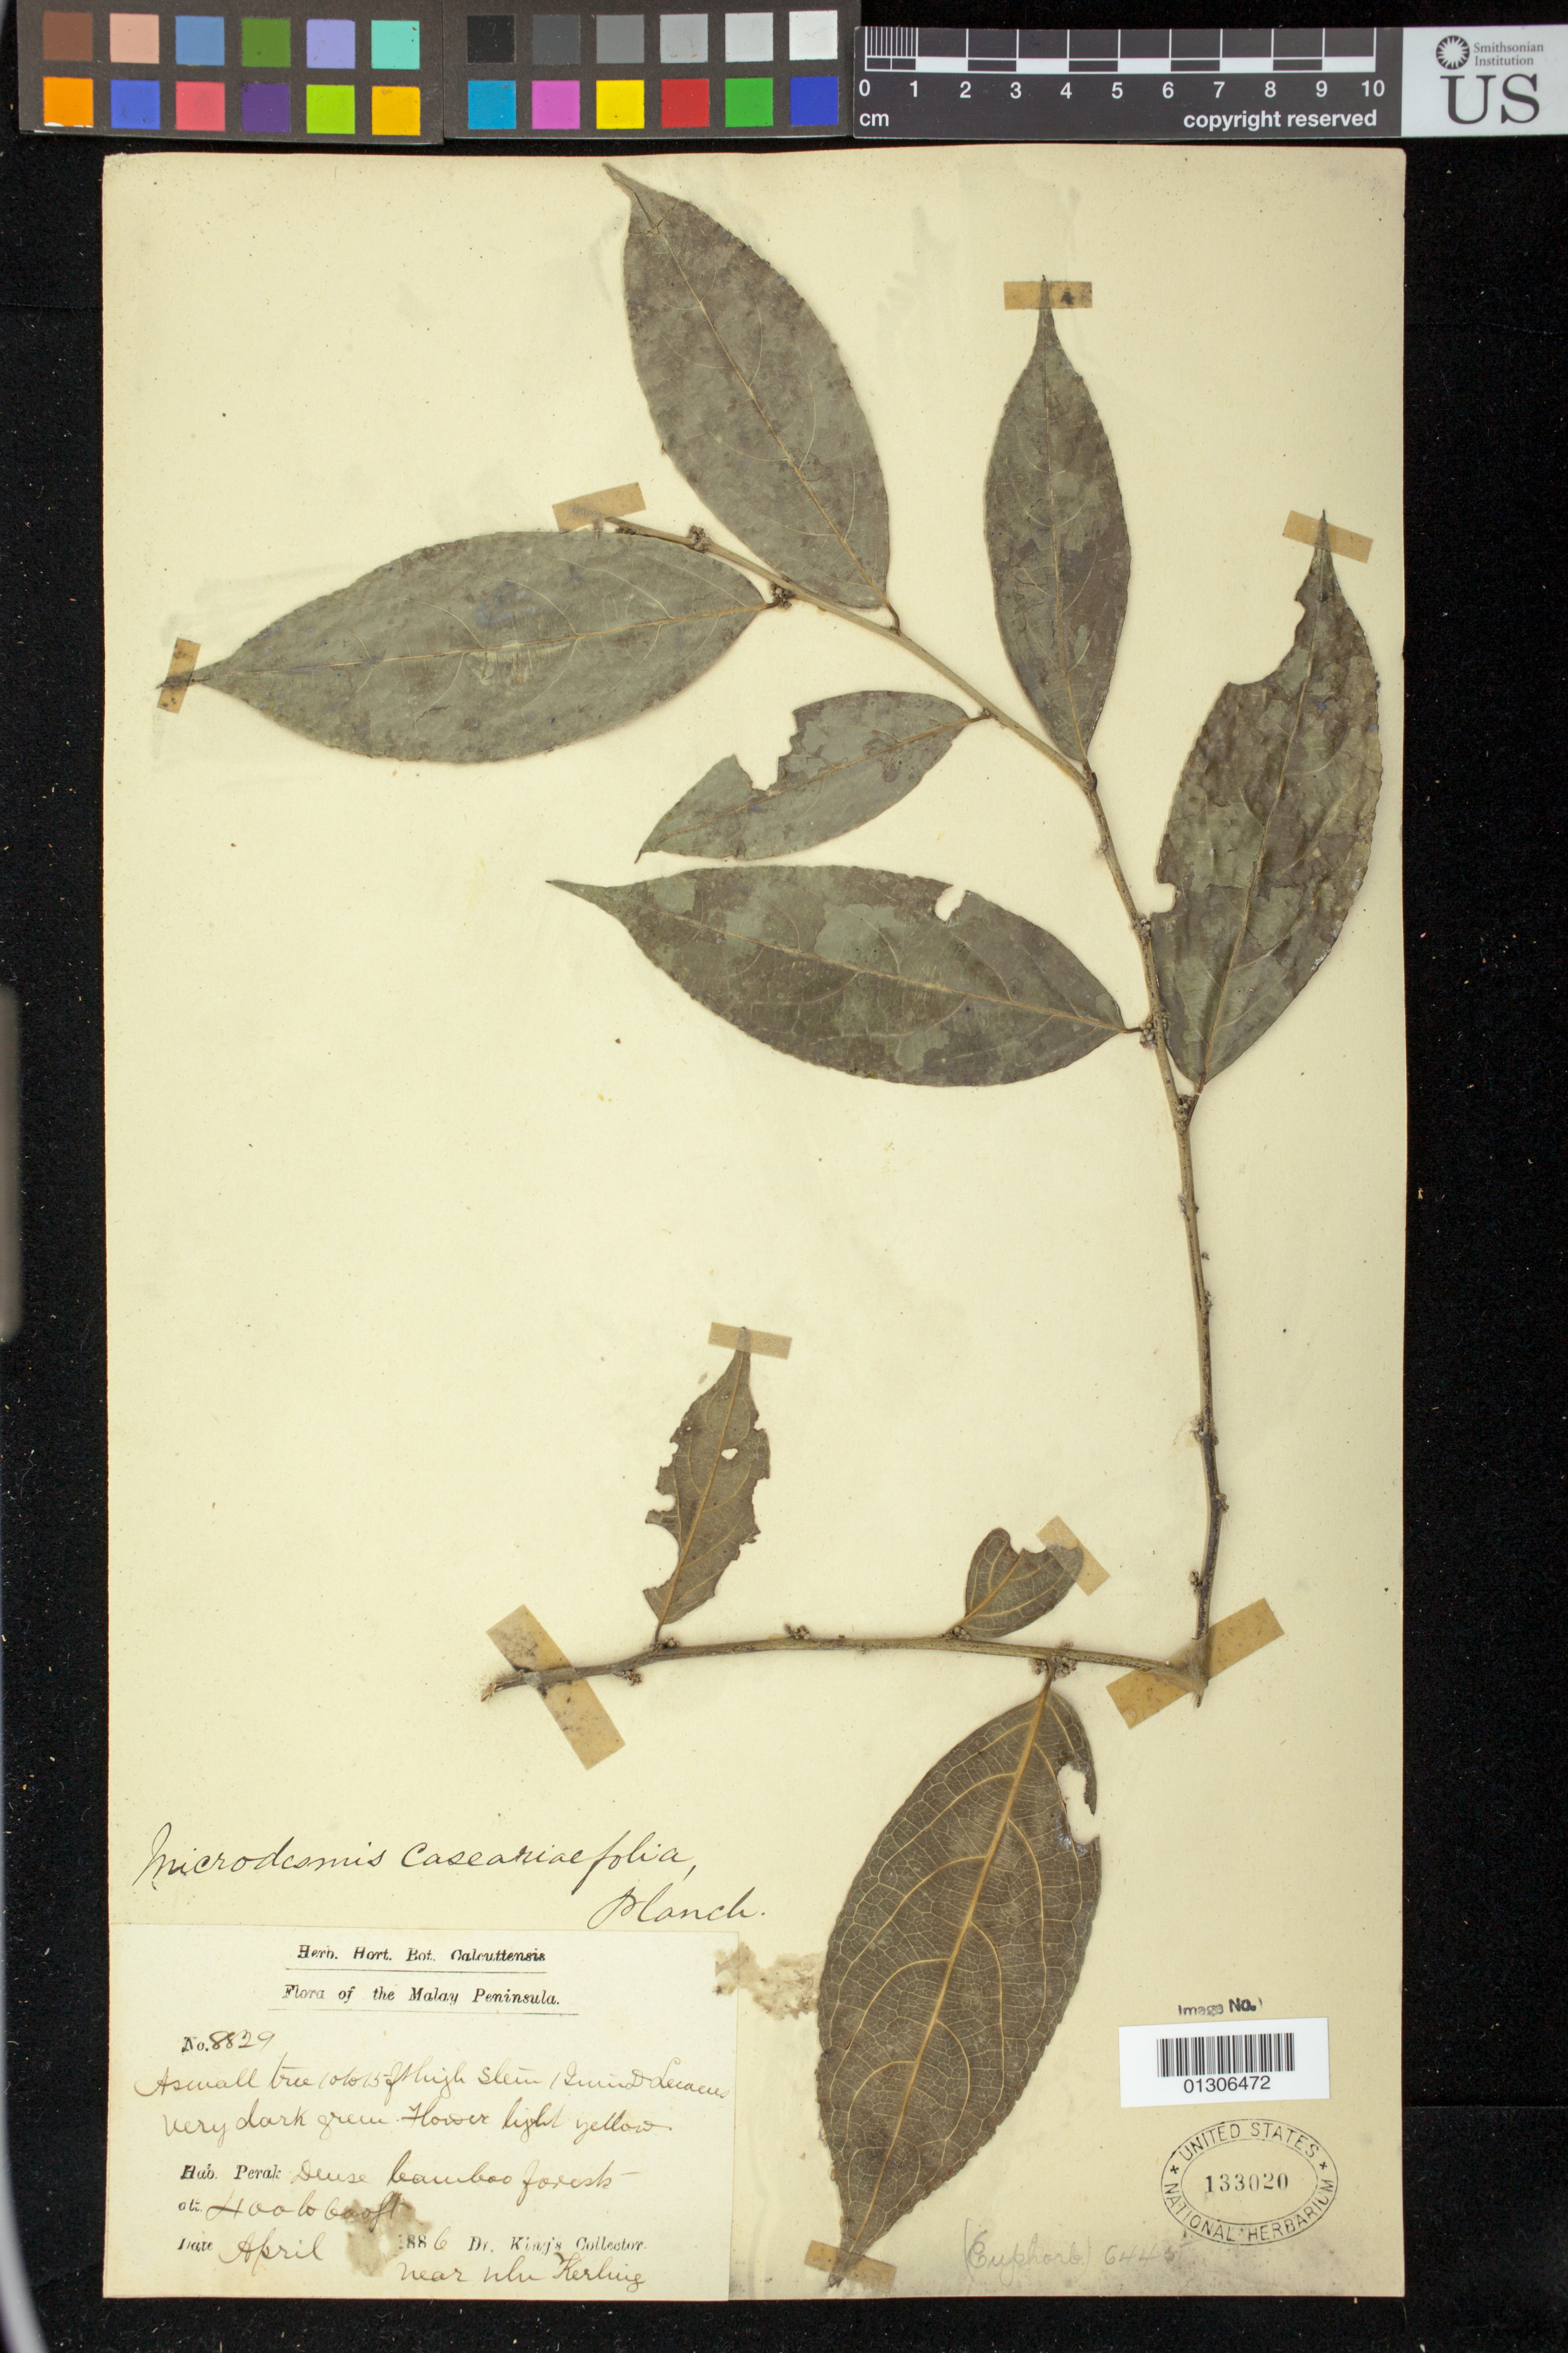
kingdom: Plantae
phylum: Tracheophyta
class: Magnoliopsida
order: Malpighiales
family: Pandaceae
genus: Microdesmis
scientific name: Microdesmis casearifolia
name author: Planch. & Hook.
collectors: King, --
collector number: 8829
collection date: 1886-04-01/1886-04-30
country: Malaysia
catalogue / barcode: US 133020